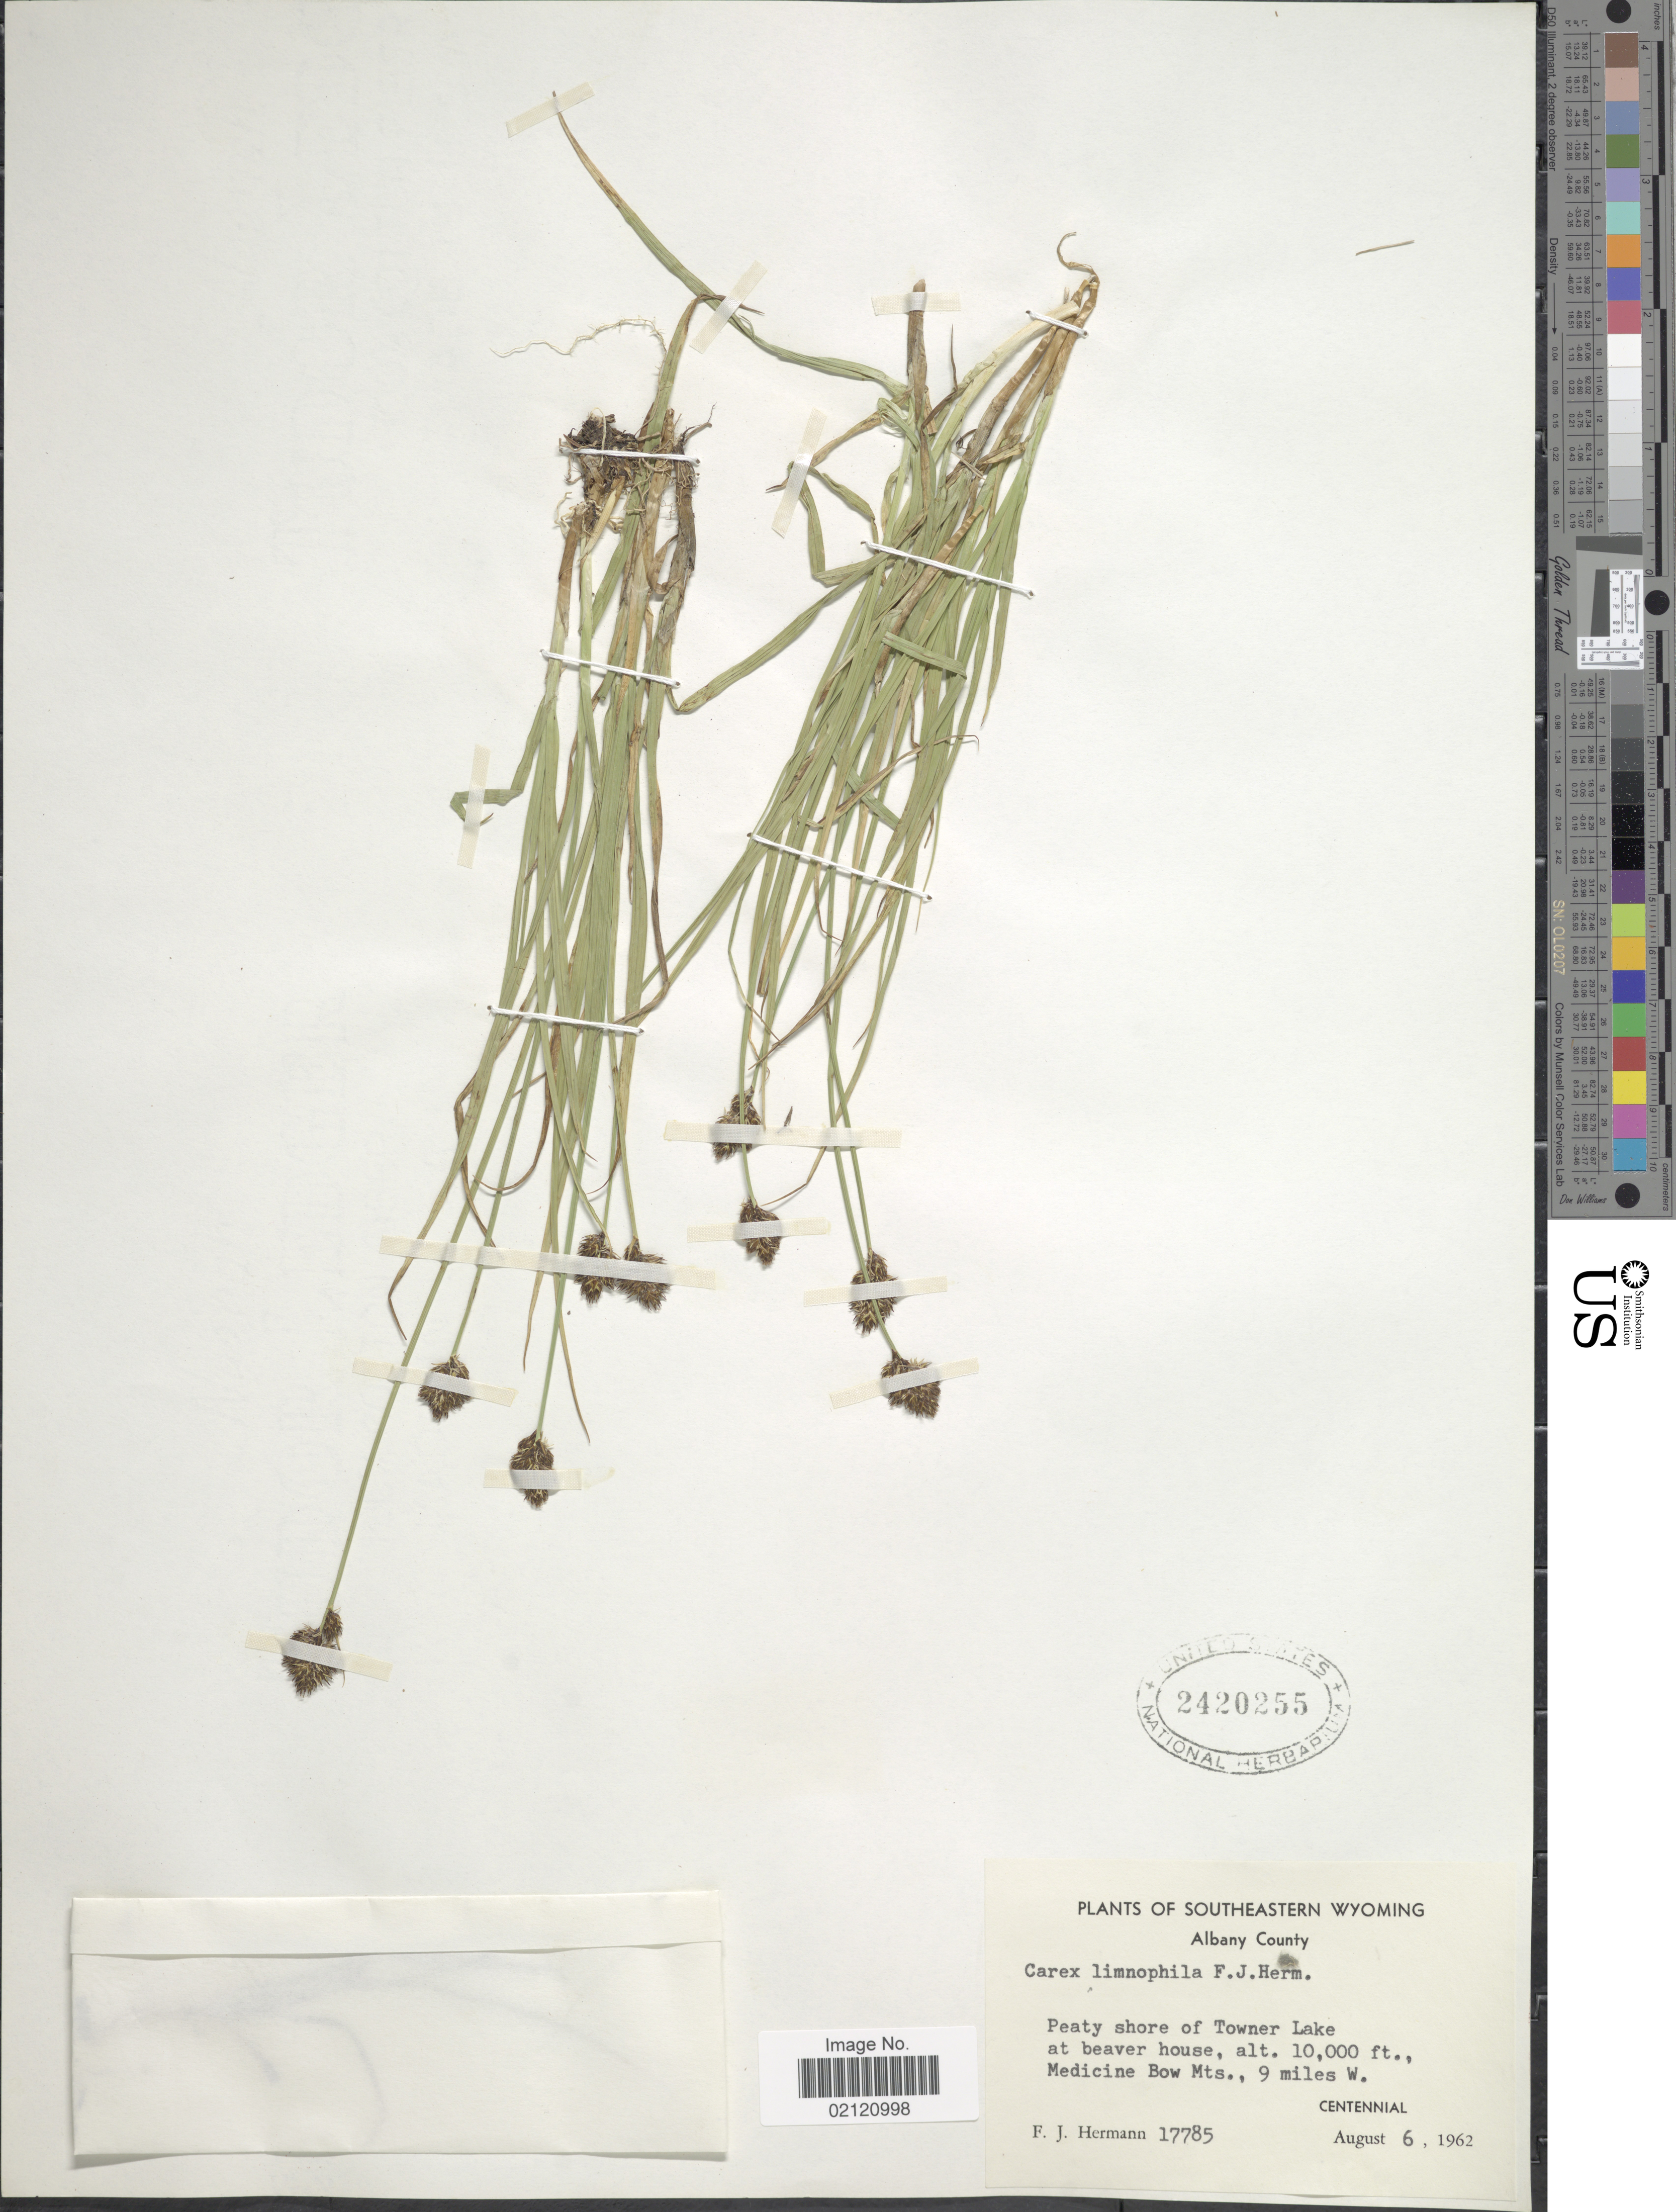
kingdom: Plantae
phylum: Tracheophyta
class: Liliopsida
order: Poales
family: Cyperaceae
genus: Carex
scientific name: Carex microptera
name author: Mack.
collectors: F. J. Hermann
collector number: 17785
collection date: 1962-08-06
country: United States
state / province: Wyoming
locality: Southeastern Wyoming, Albany County, Peaty shore of Towner Lake at Beaver House, Medicine Bow Mts., 9 miles W. Centennial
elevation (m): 3048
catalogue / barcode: US 2420255